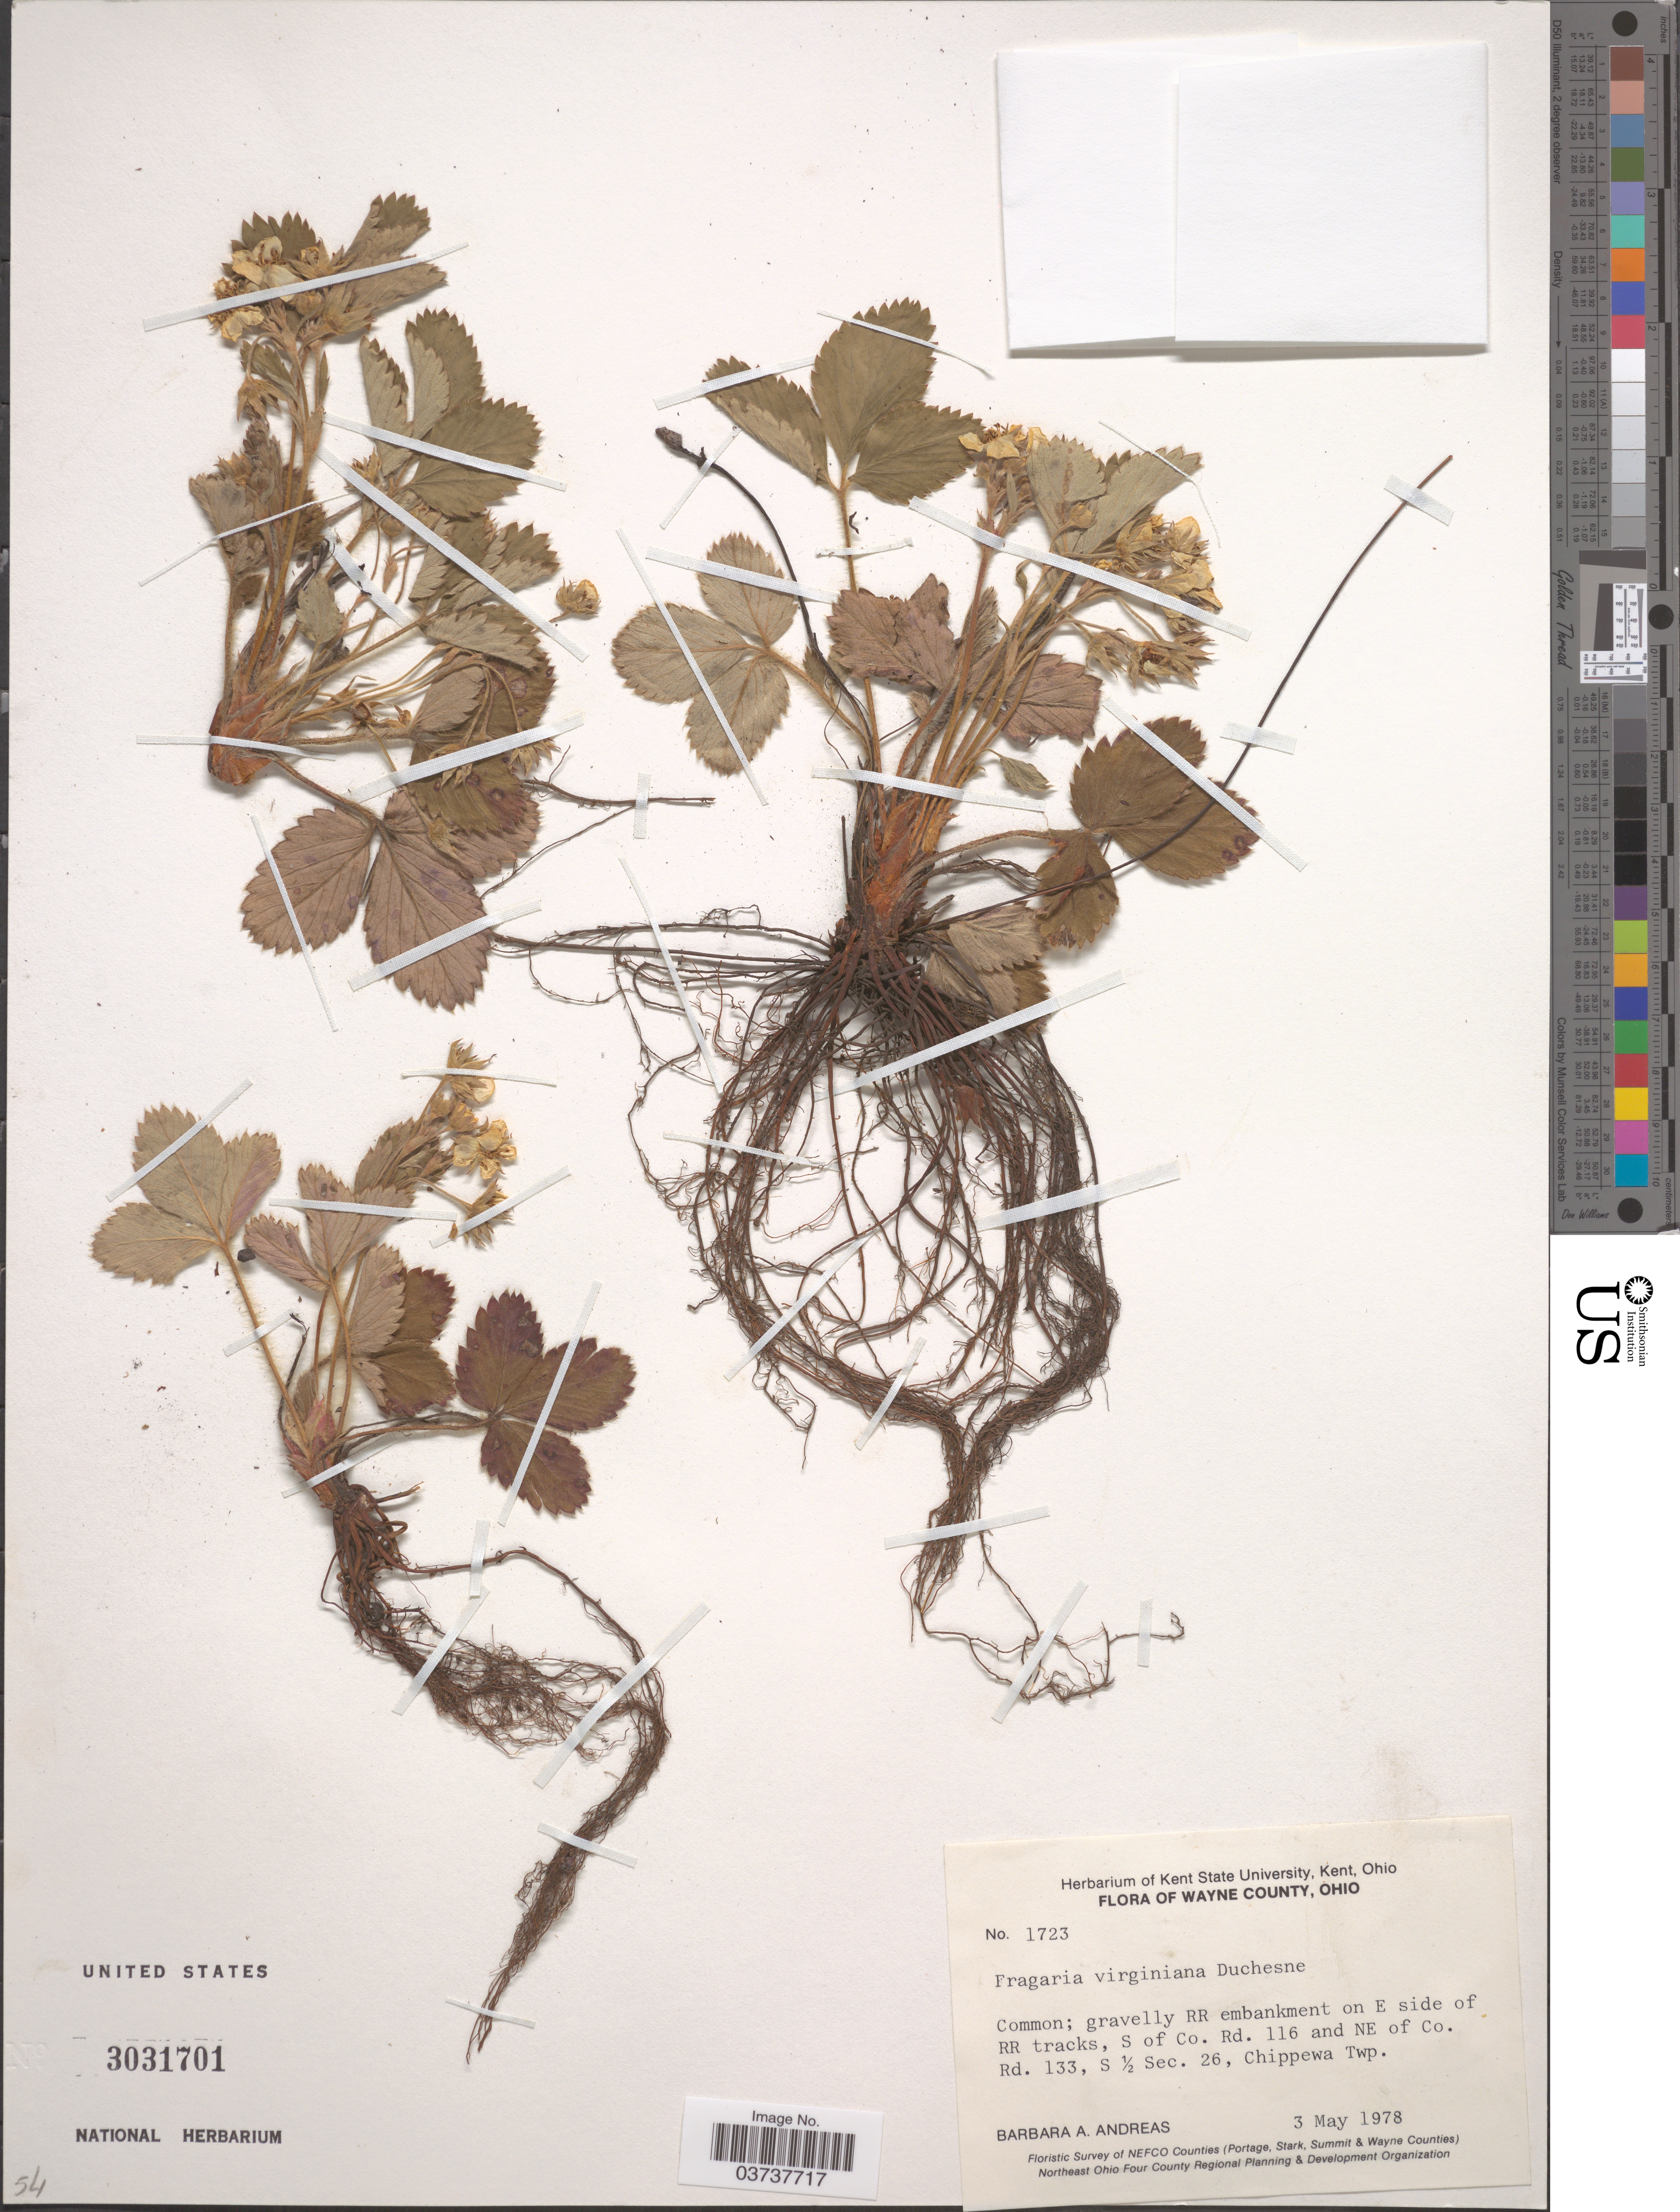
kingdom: Plantae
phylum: Tracheophyta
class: Magnoliopsida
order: Rosales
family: Rosaceae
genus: Fragaria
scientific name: Fragaria virginiana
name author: Mill.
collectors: B. A. Andreas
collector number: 1723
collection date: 1978-05-03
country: United States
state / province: Ohio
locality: Wayne County. RR embankment on E side of RR tracks, S of Co. Rd. 116 and NE of Co. Rd. 133, S ½ Sec. 26, Chippewa Twp.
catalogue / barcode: US 3031701